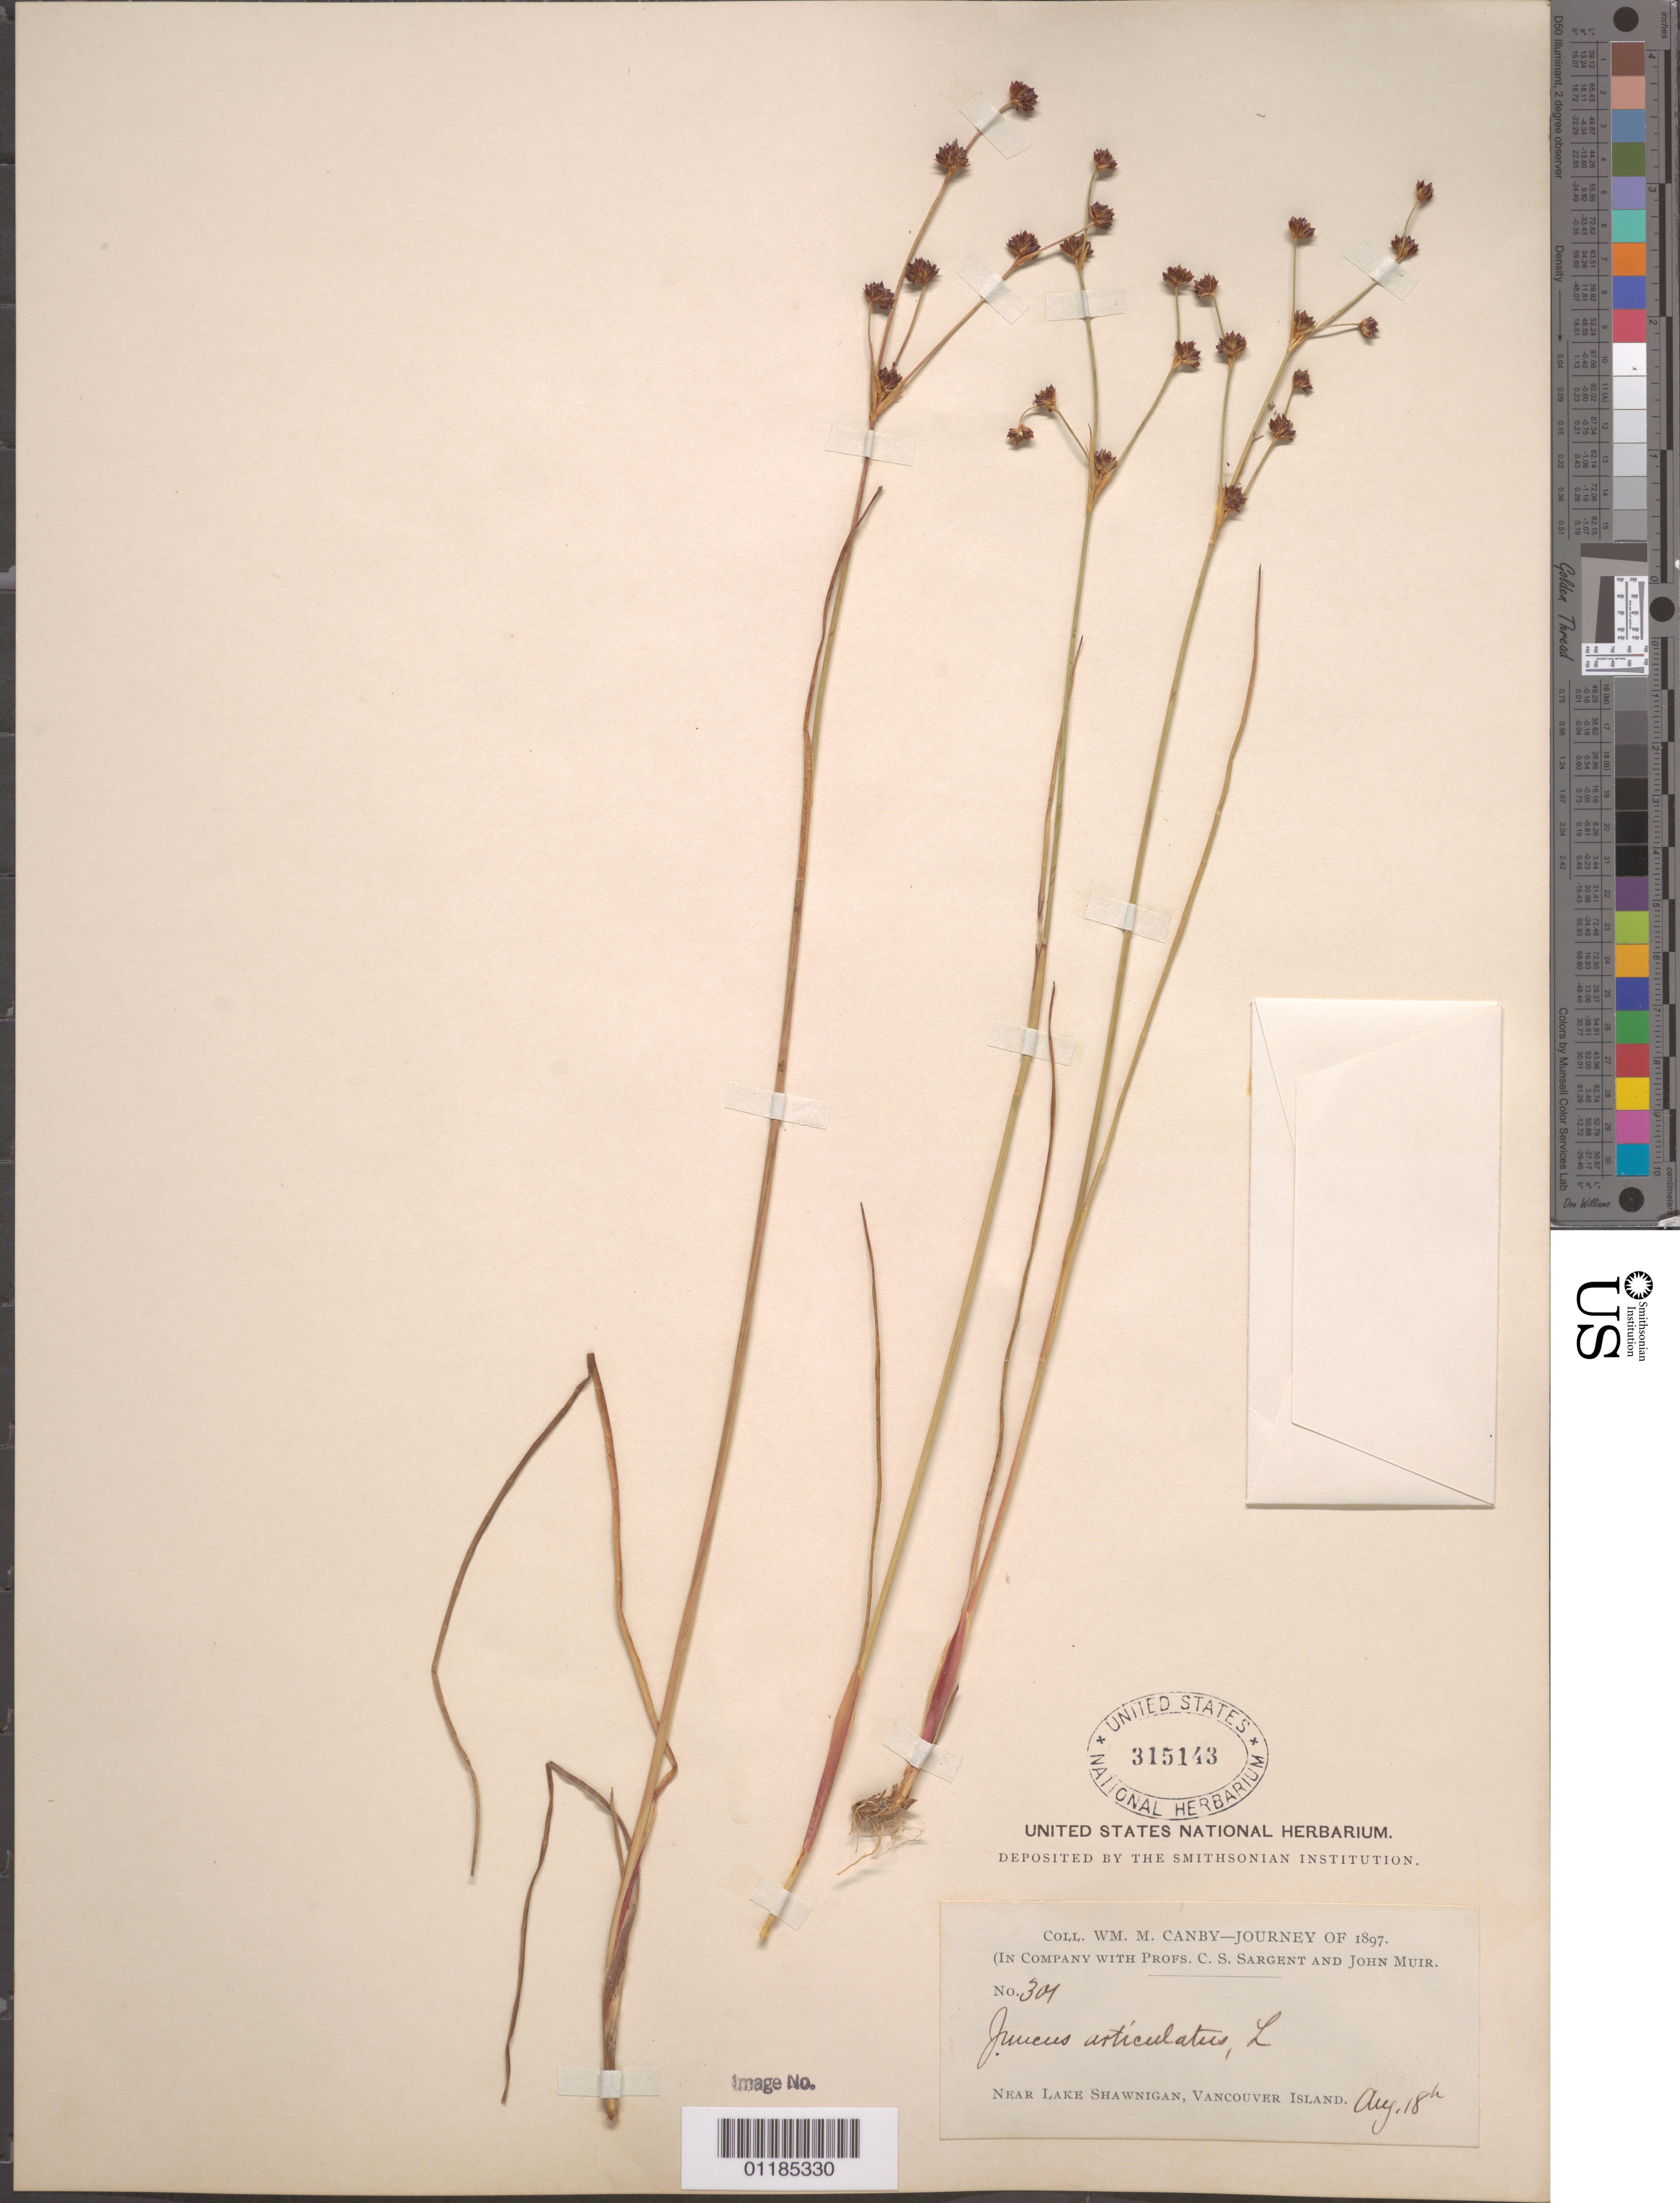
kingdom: Plantae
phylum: Tracheophyta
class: Liliopsida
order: Poales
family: Juncaceae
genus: Juncus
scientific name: Juncus articulatus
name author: L.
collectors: W. M. Canby, C. S. Sargent & J. Muir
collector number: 304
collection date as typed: Aug 18 1897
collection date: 1897-08-18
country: Canada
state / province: British Columbia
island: Vancouver Island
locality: Lake Shawnigan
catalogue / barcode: US 315143